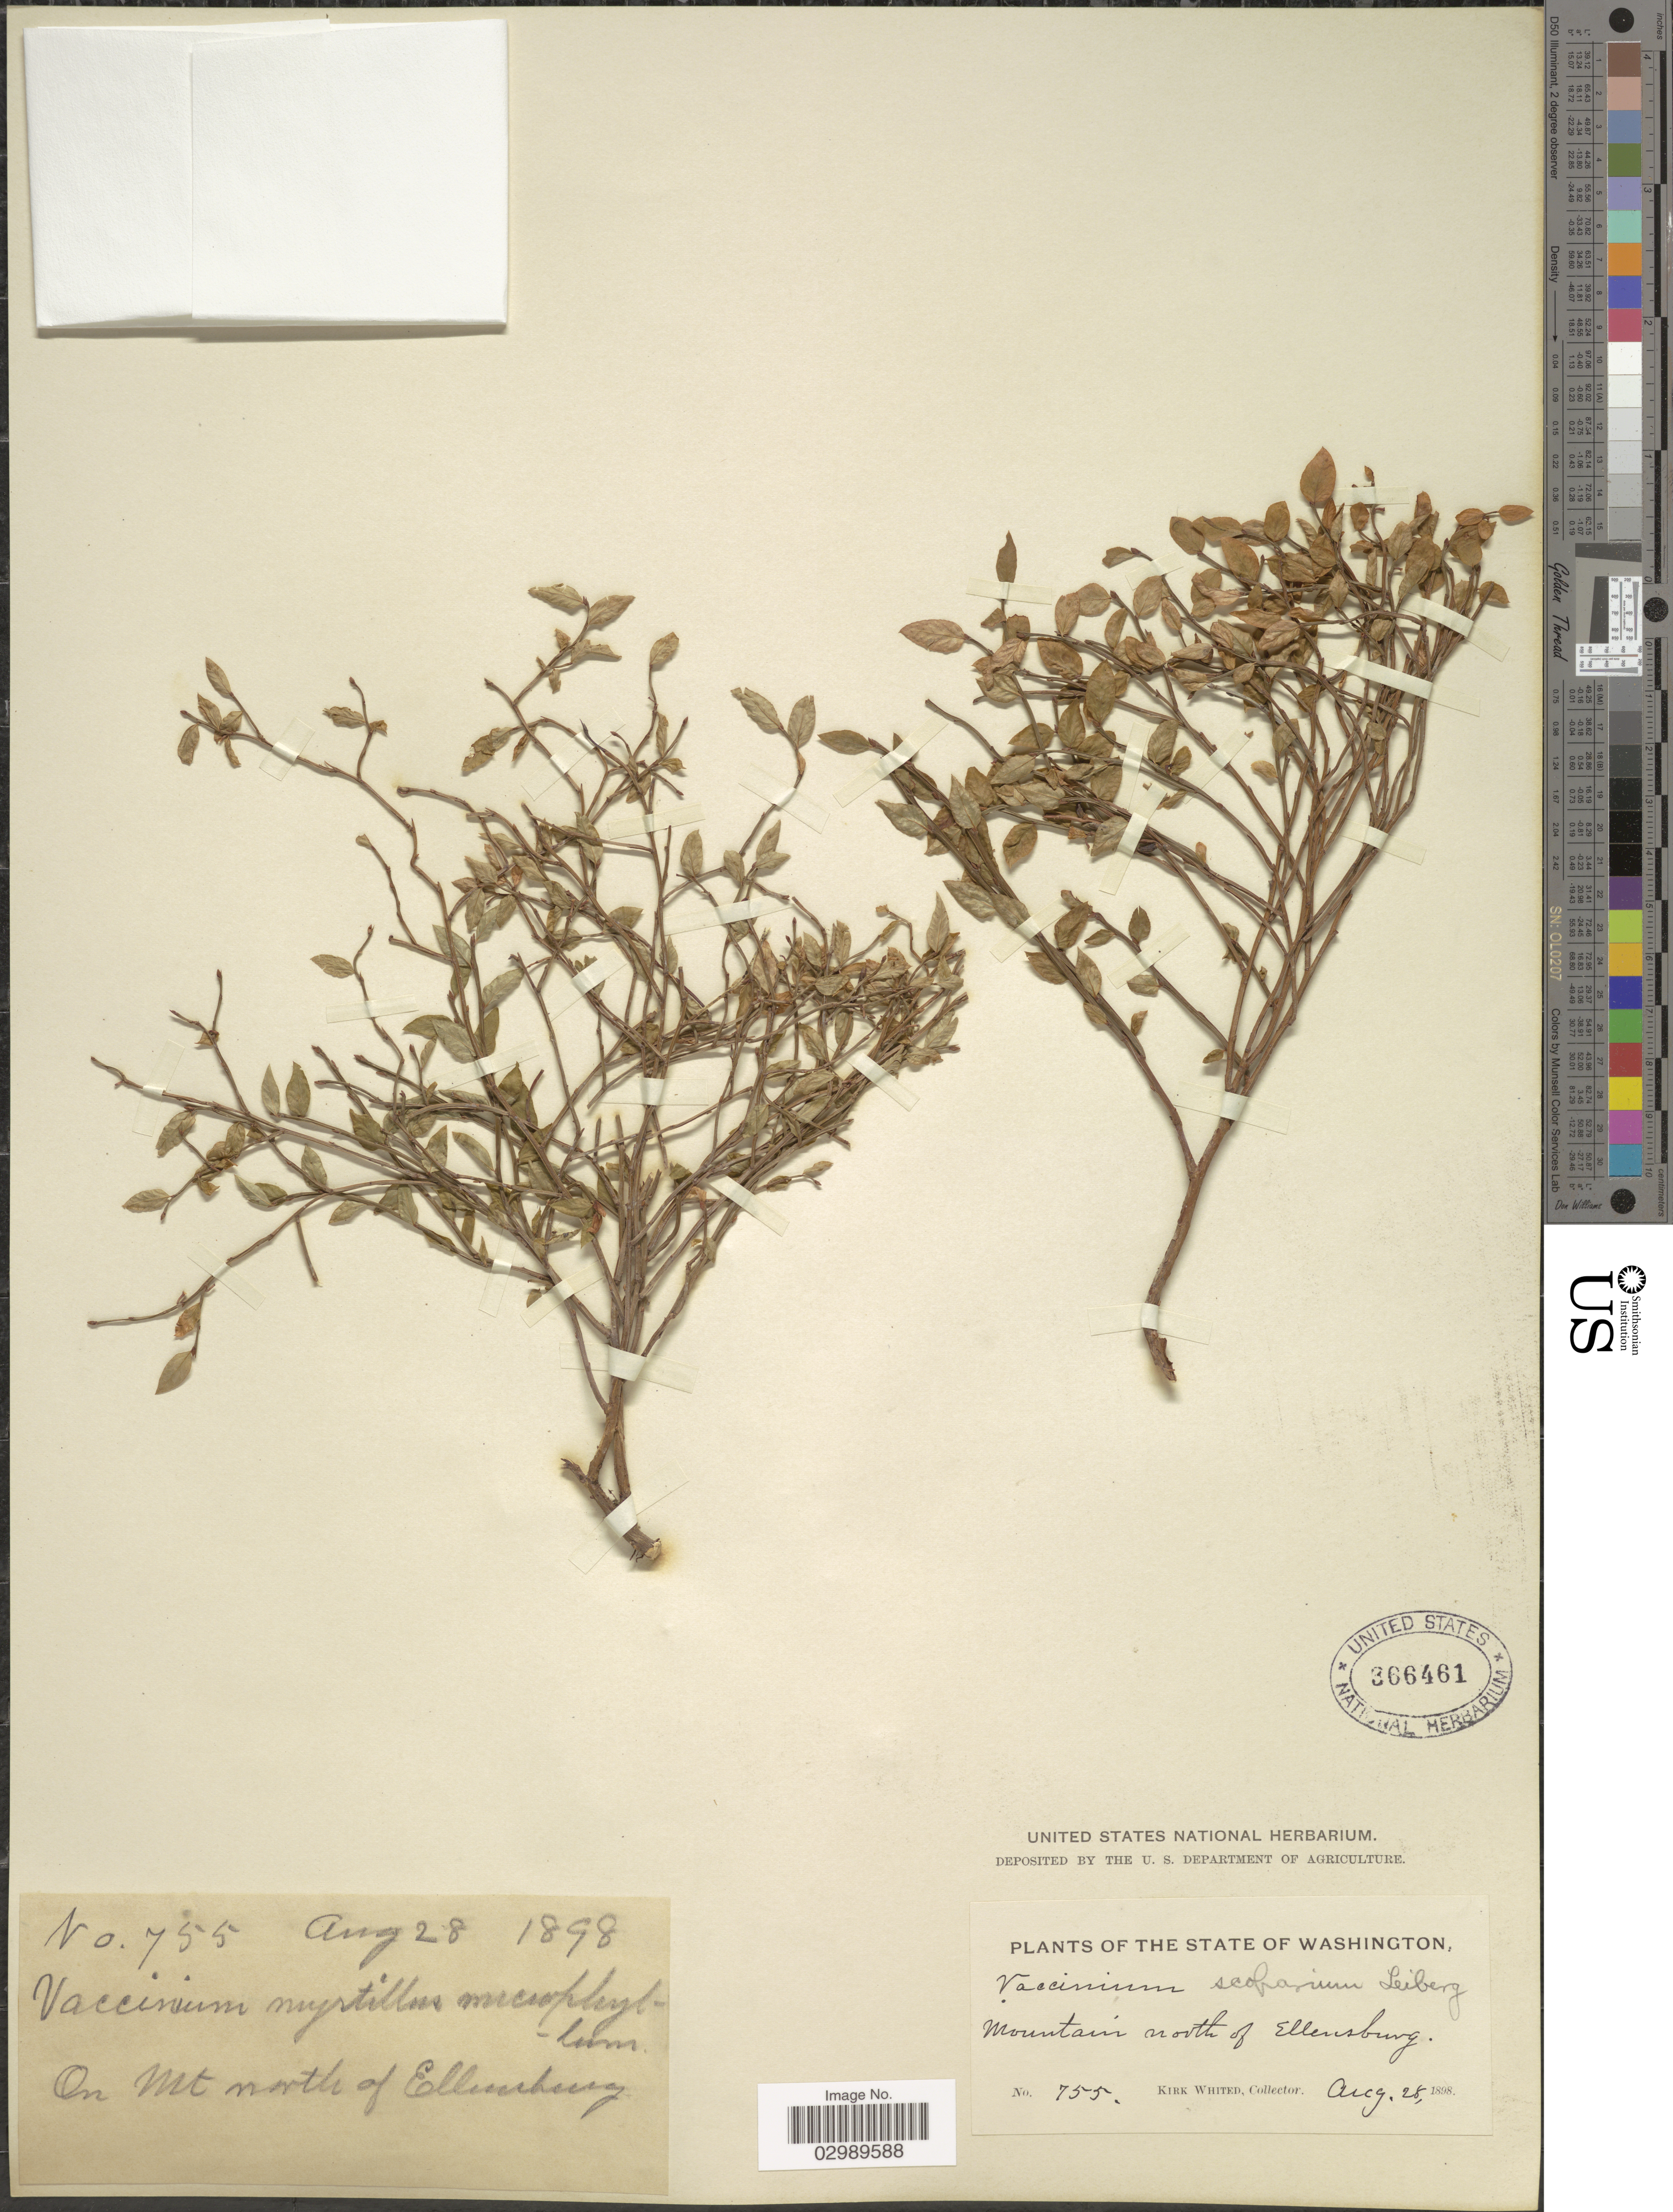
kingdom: Plantae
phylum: Tracheophyta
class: Magnoliopsida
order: Ericales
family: Ericaceae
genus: Vaccinium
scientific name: Vaccinium scoparium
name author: Leiberg ex Coville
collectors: K. Whited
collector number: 755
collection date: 1898-08-28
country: United States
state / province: Washington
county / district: Kittitas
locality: Mountain north of Ellensburg.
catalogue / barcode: US 366461